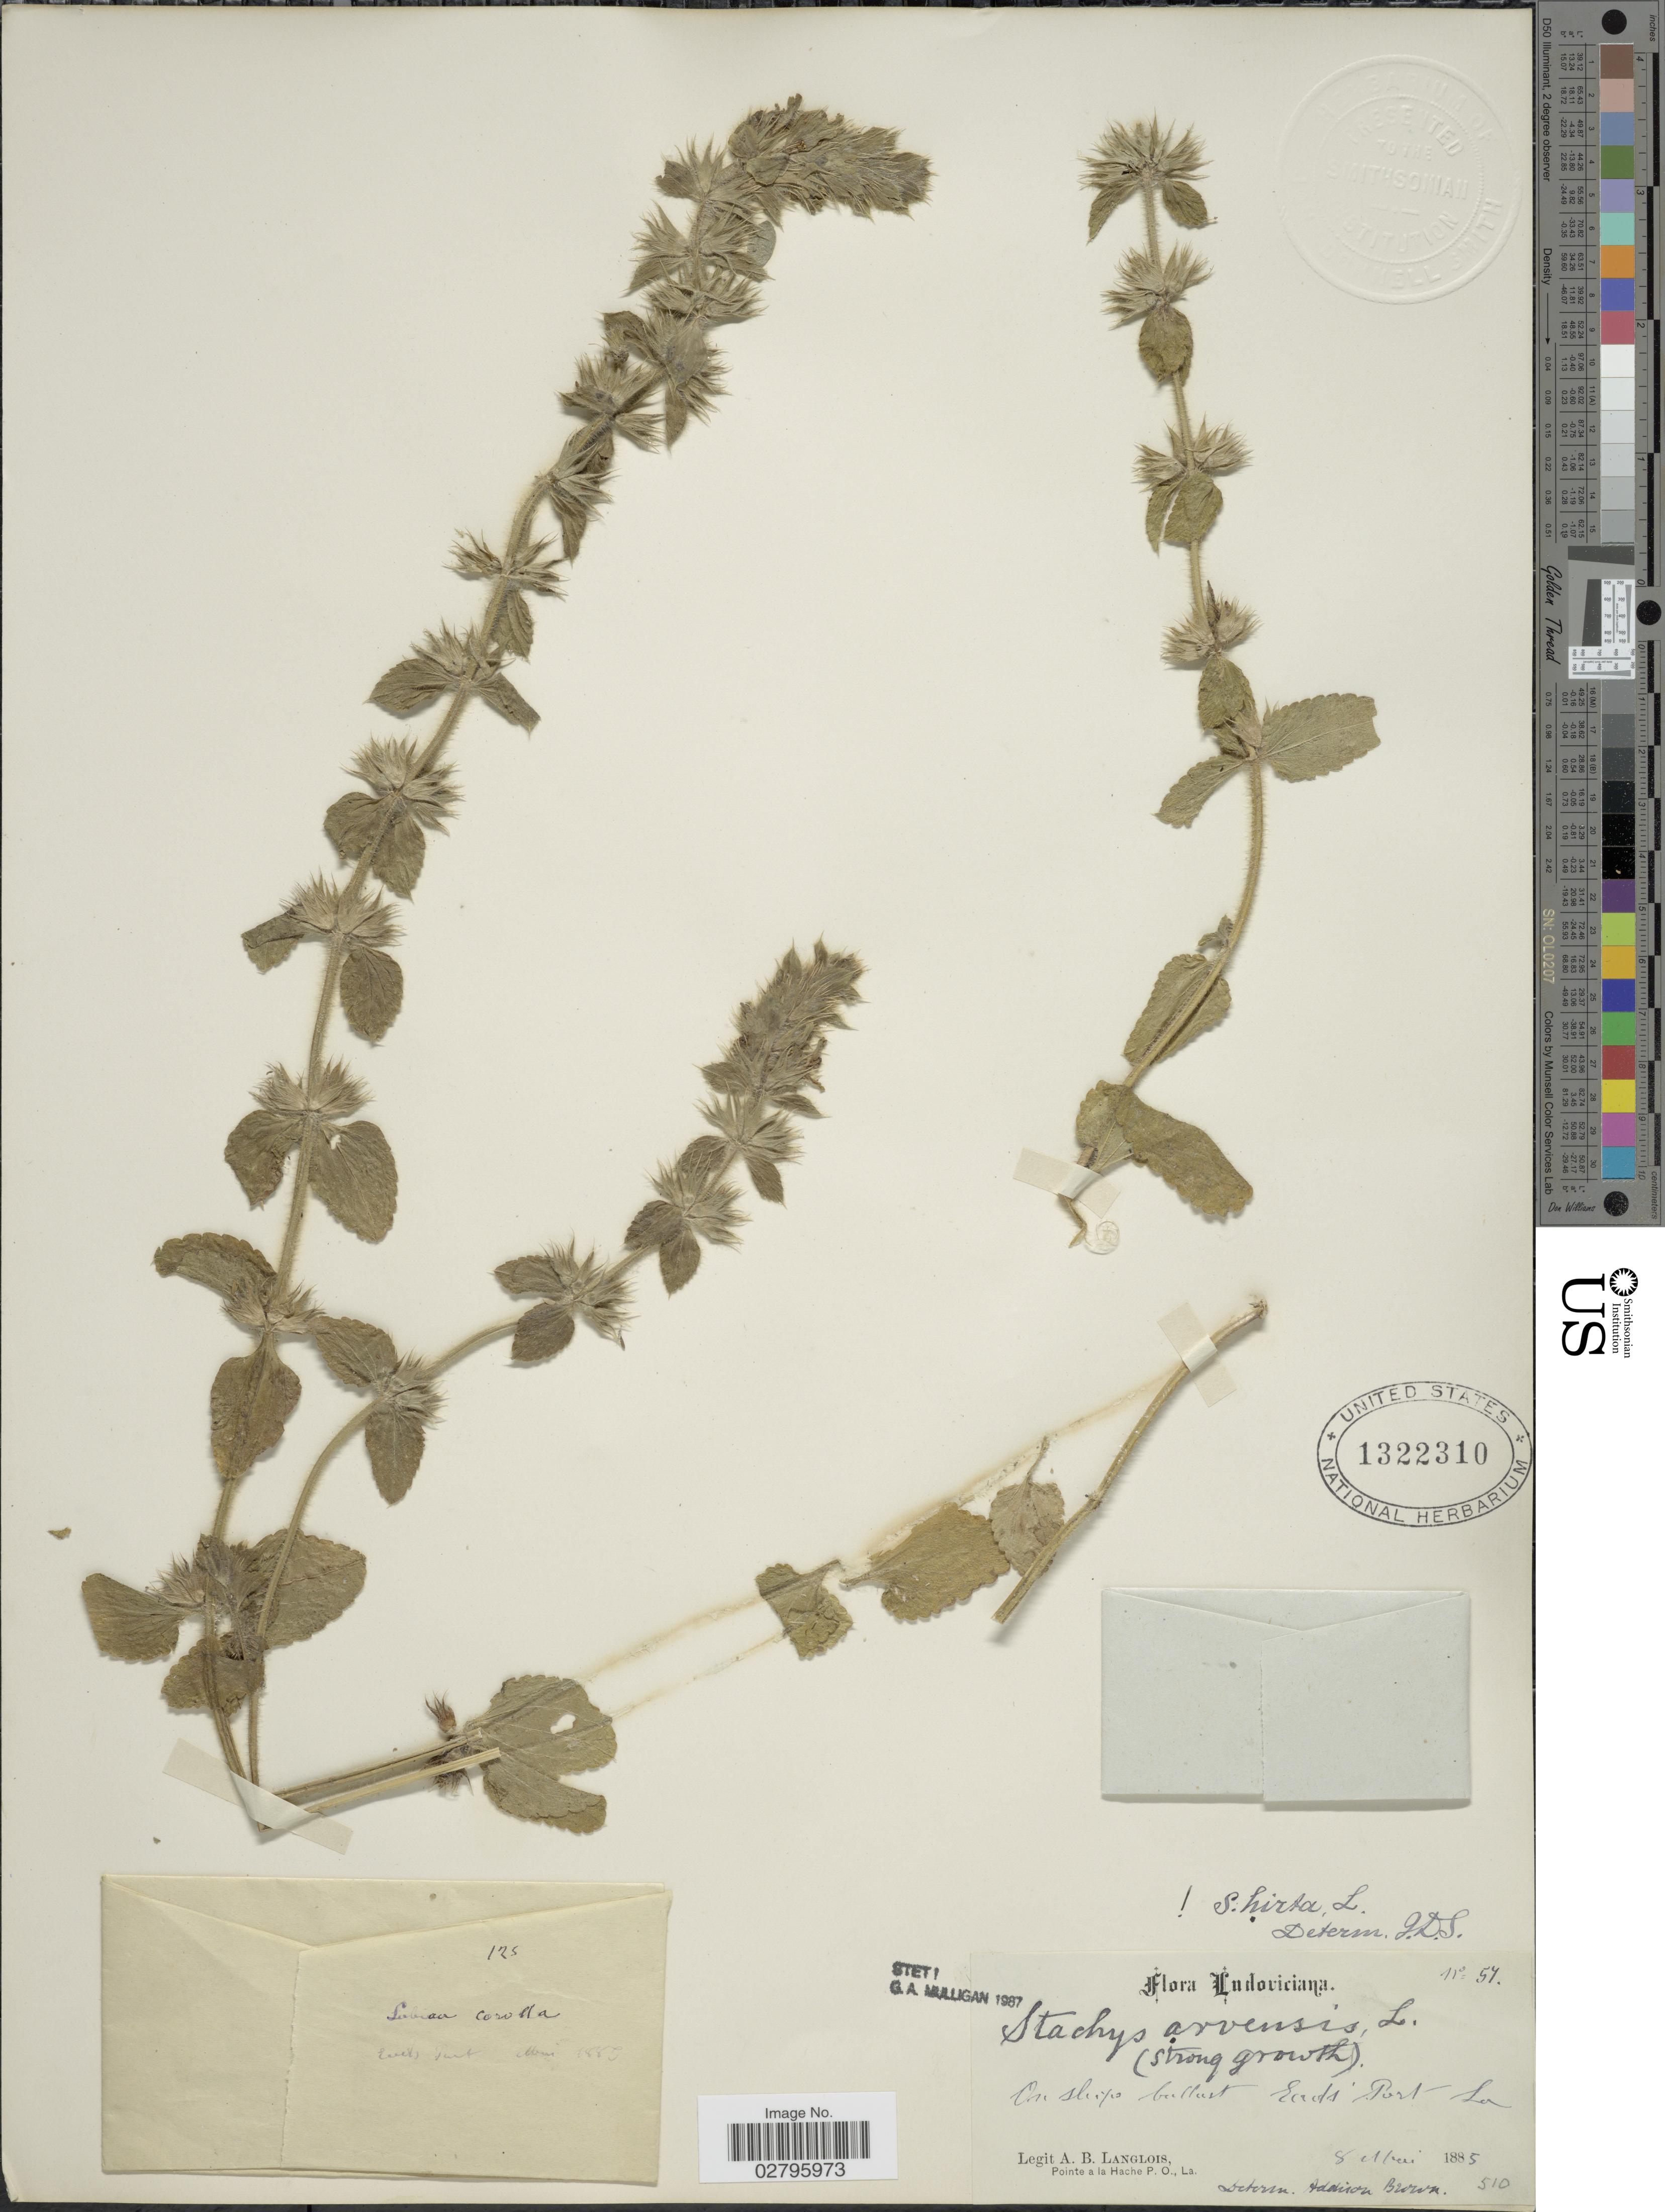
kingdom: Plantae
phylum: Tracheophyta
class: Magnoliopsida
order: Lamiales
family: Lamiaceae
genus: Stachys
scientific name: Stachys arvensis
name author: (L.) L.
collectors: A. Langlois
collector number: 57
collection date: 1885-05-08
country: United States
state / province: Louisiana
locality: Ludoviciana. On slope ballast East Port La.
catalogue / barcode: US 1322310